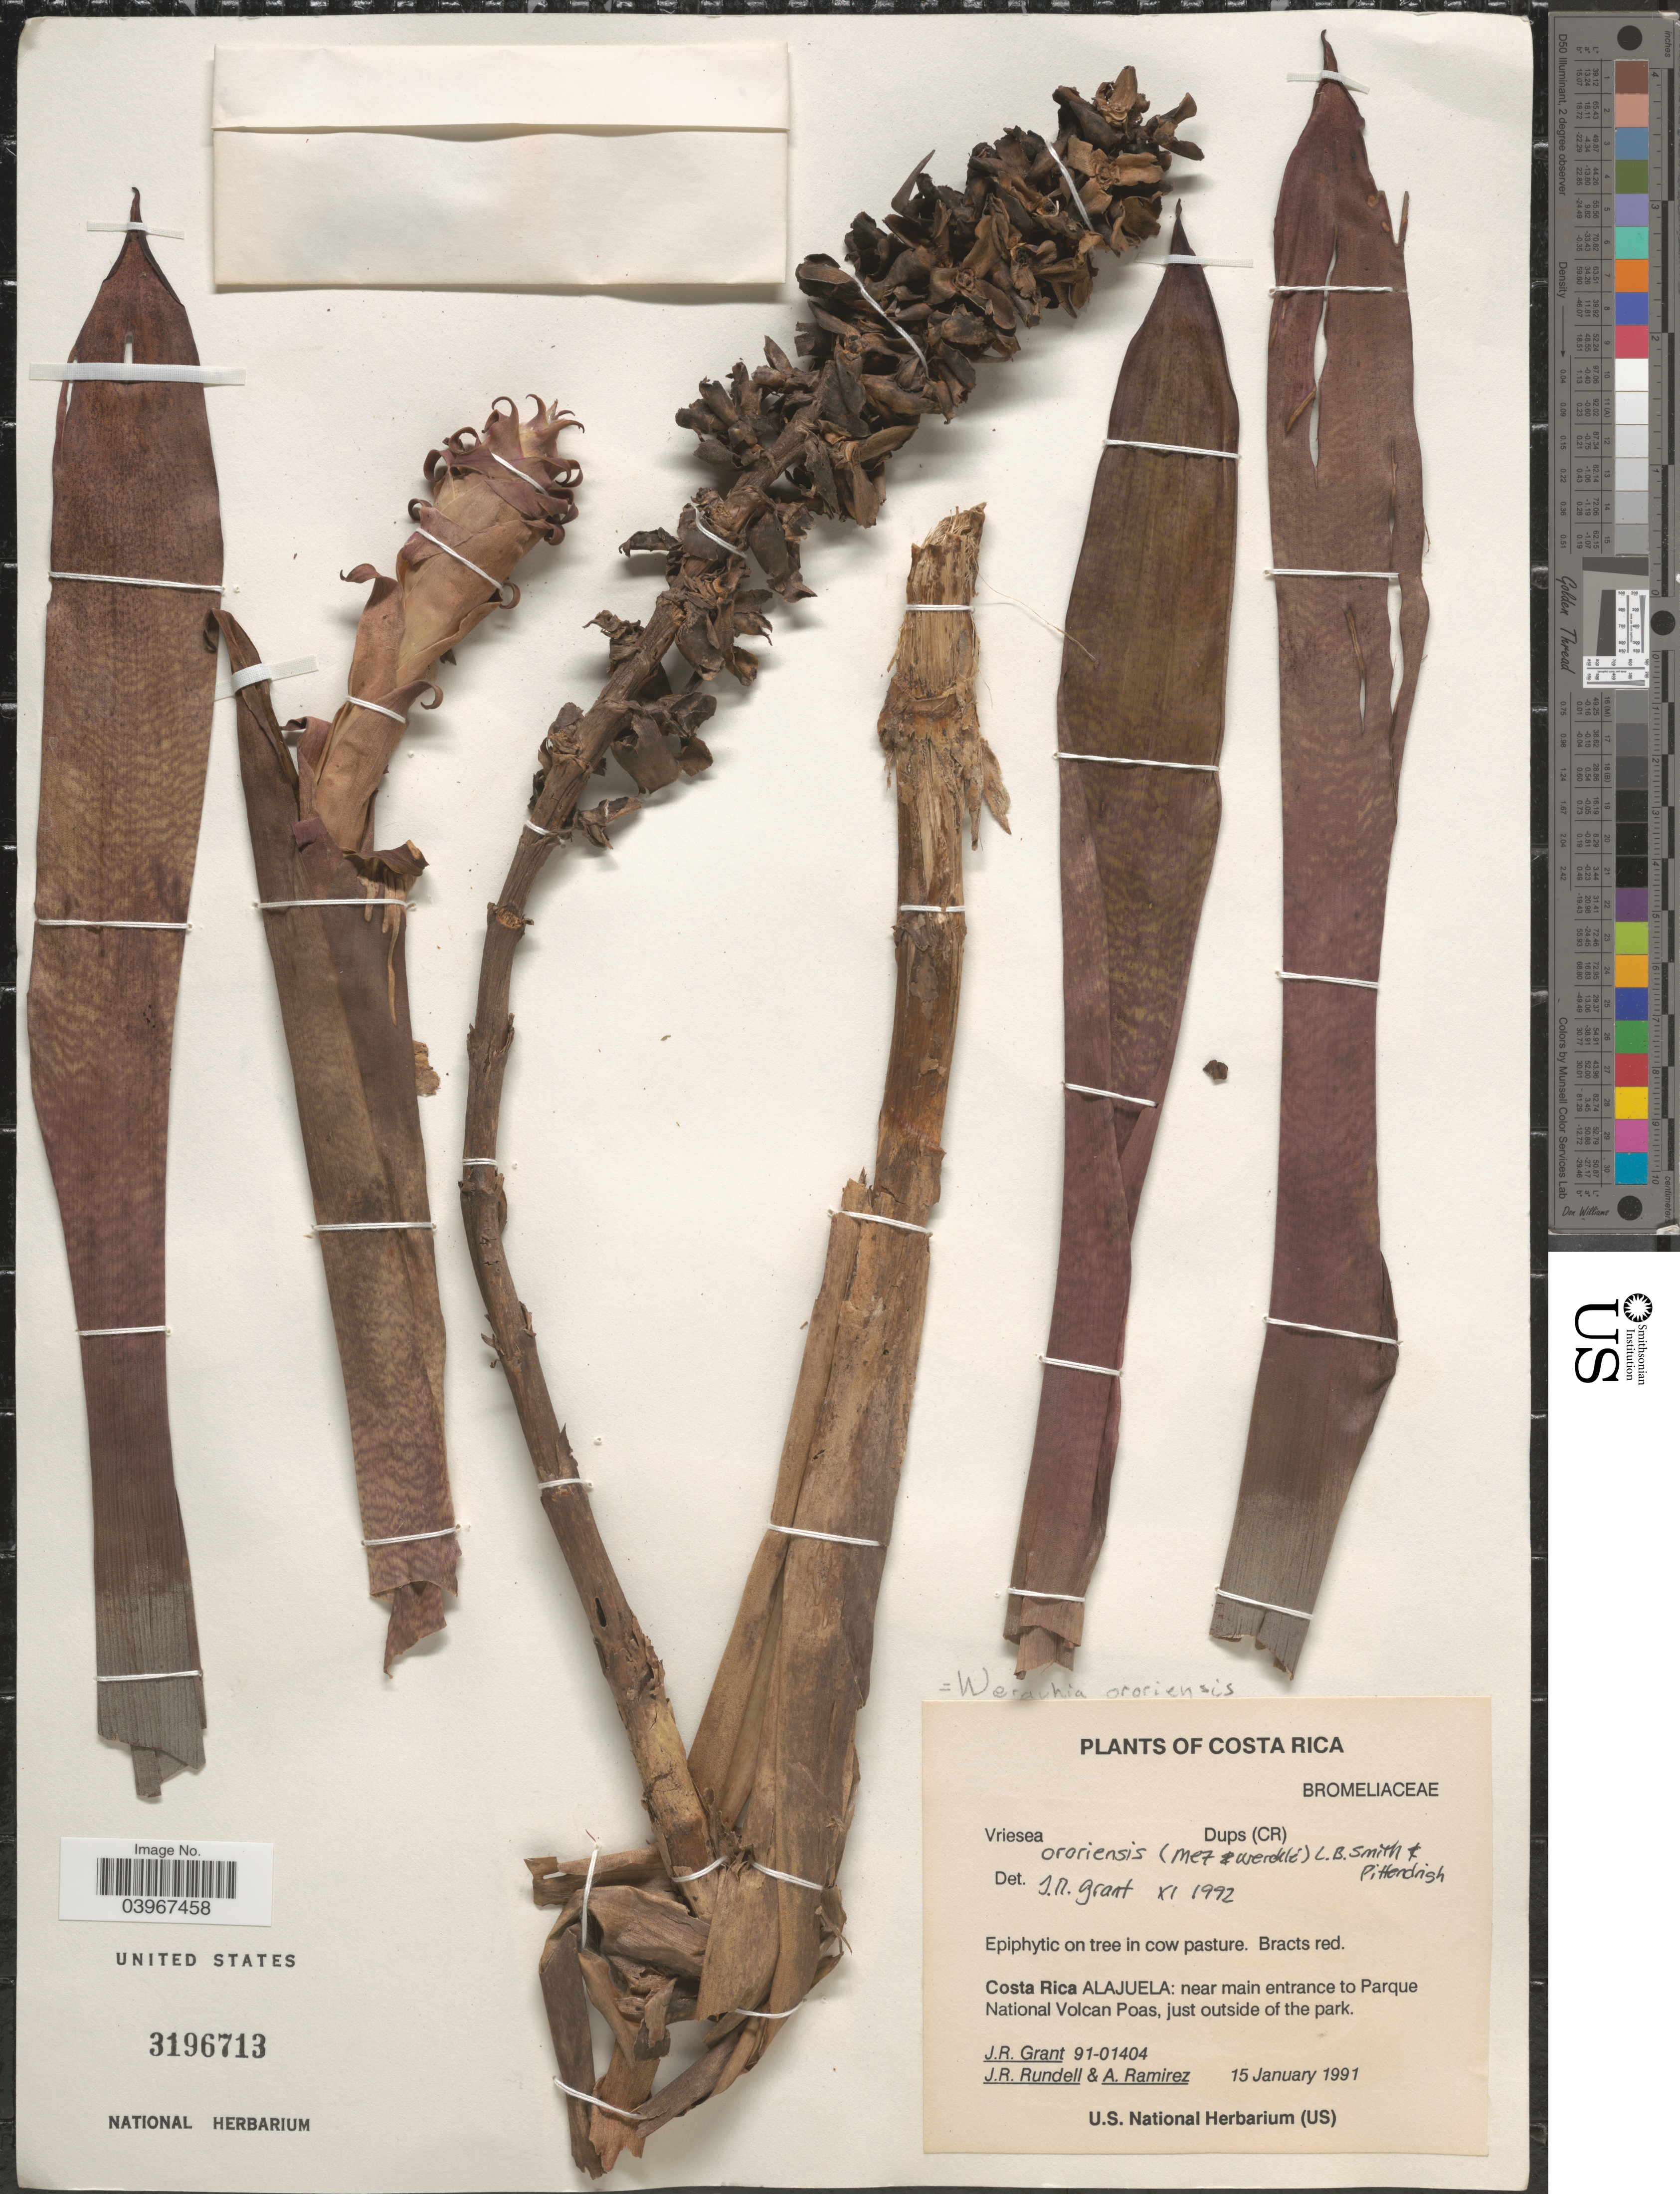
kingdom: Plantae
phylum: Tracheophyta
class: Liliopsida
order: Poales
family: Bromeliaceae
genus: Werauhia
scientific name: Werauhia ororiensis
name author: (Mez) J.R. Grant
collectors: J. Grant, J. R. Rundell & A. Ramirez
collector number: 91-01404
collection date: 1991-01-15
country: Costa Rica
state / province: Alajuela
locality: Near main entrance to Parque National Volcan Poas, just outside of the park.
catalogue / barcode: US 3196713